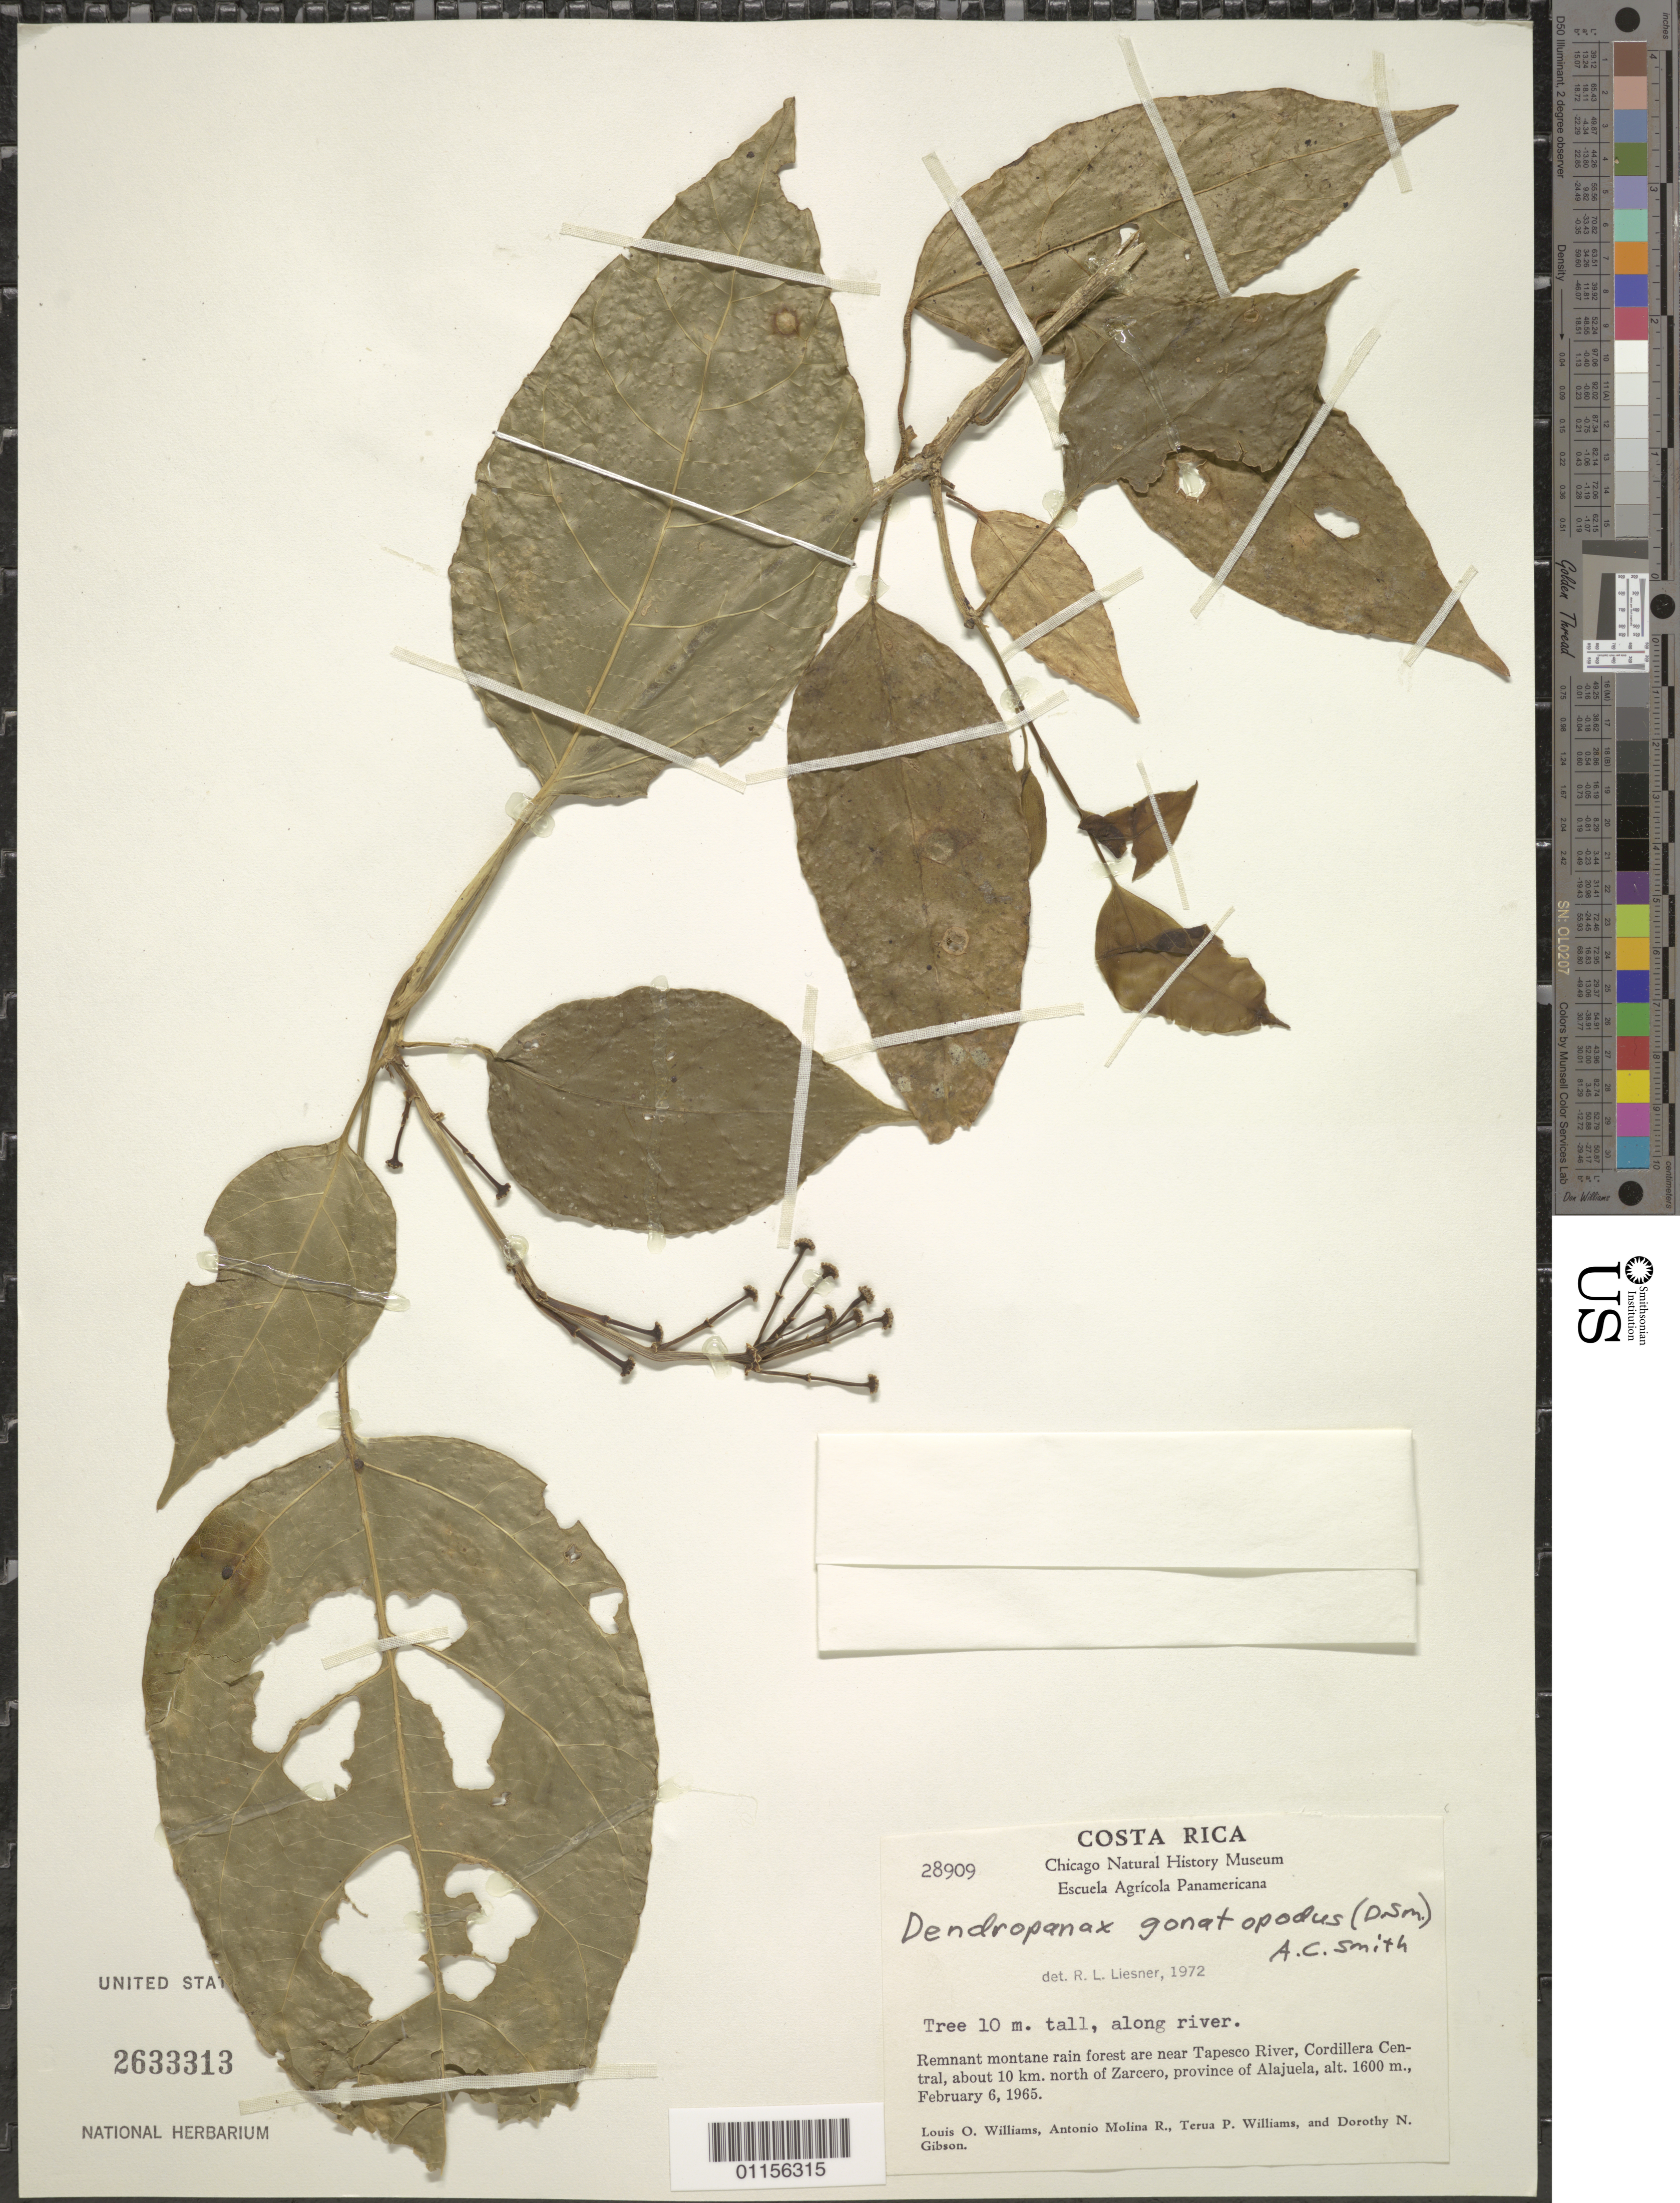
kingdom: Plantae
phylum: Tracheophyta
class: Magnoliopsida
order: Apiales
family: Araliaceae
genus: Dendropanax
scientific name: Dendropanax gonatopodus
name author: (Donn. Sm.) A.C. Sm.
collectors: L. O. Williams, A. Molina R., T. P. Williams & D. N. Gibson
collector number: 28909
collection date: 1965-02-06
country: Costa Rica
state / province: Alajuela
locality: Near Tapesco River, Cordillera Central, about 10 km N of Zarcero.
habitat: Tree, in remnant montane rain forest.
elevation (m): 1600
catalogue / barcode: US 2633313